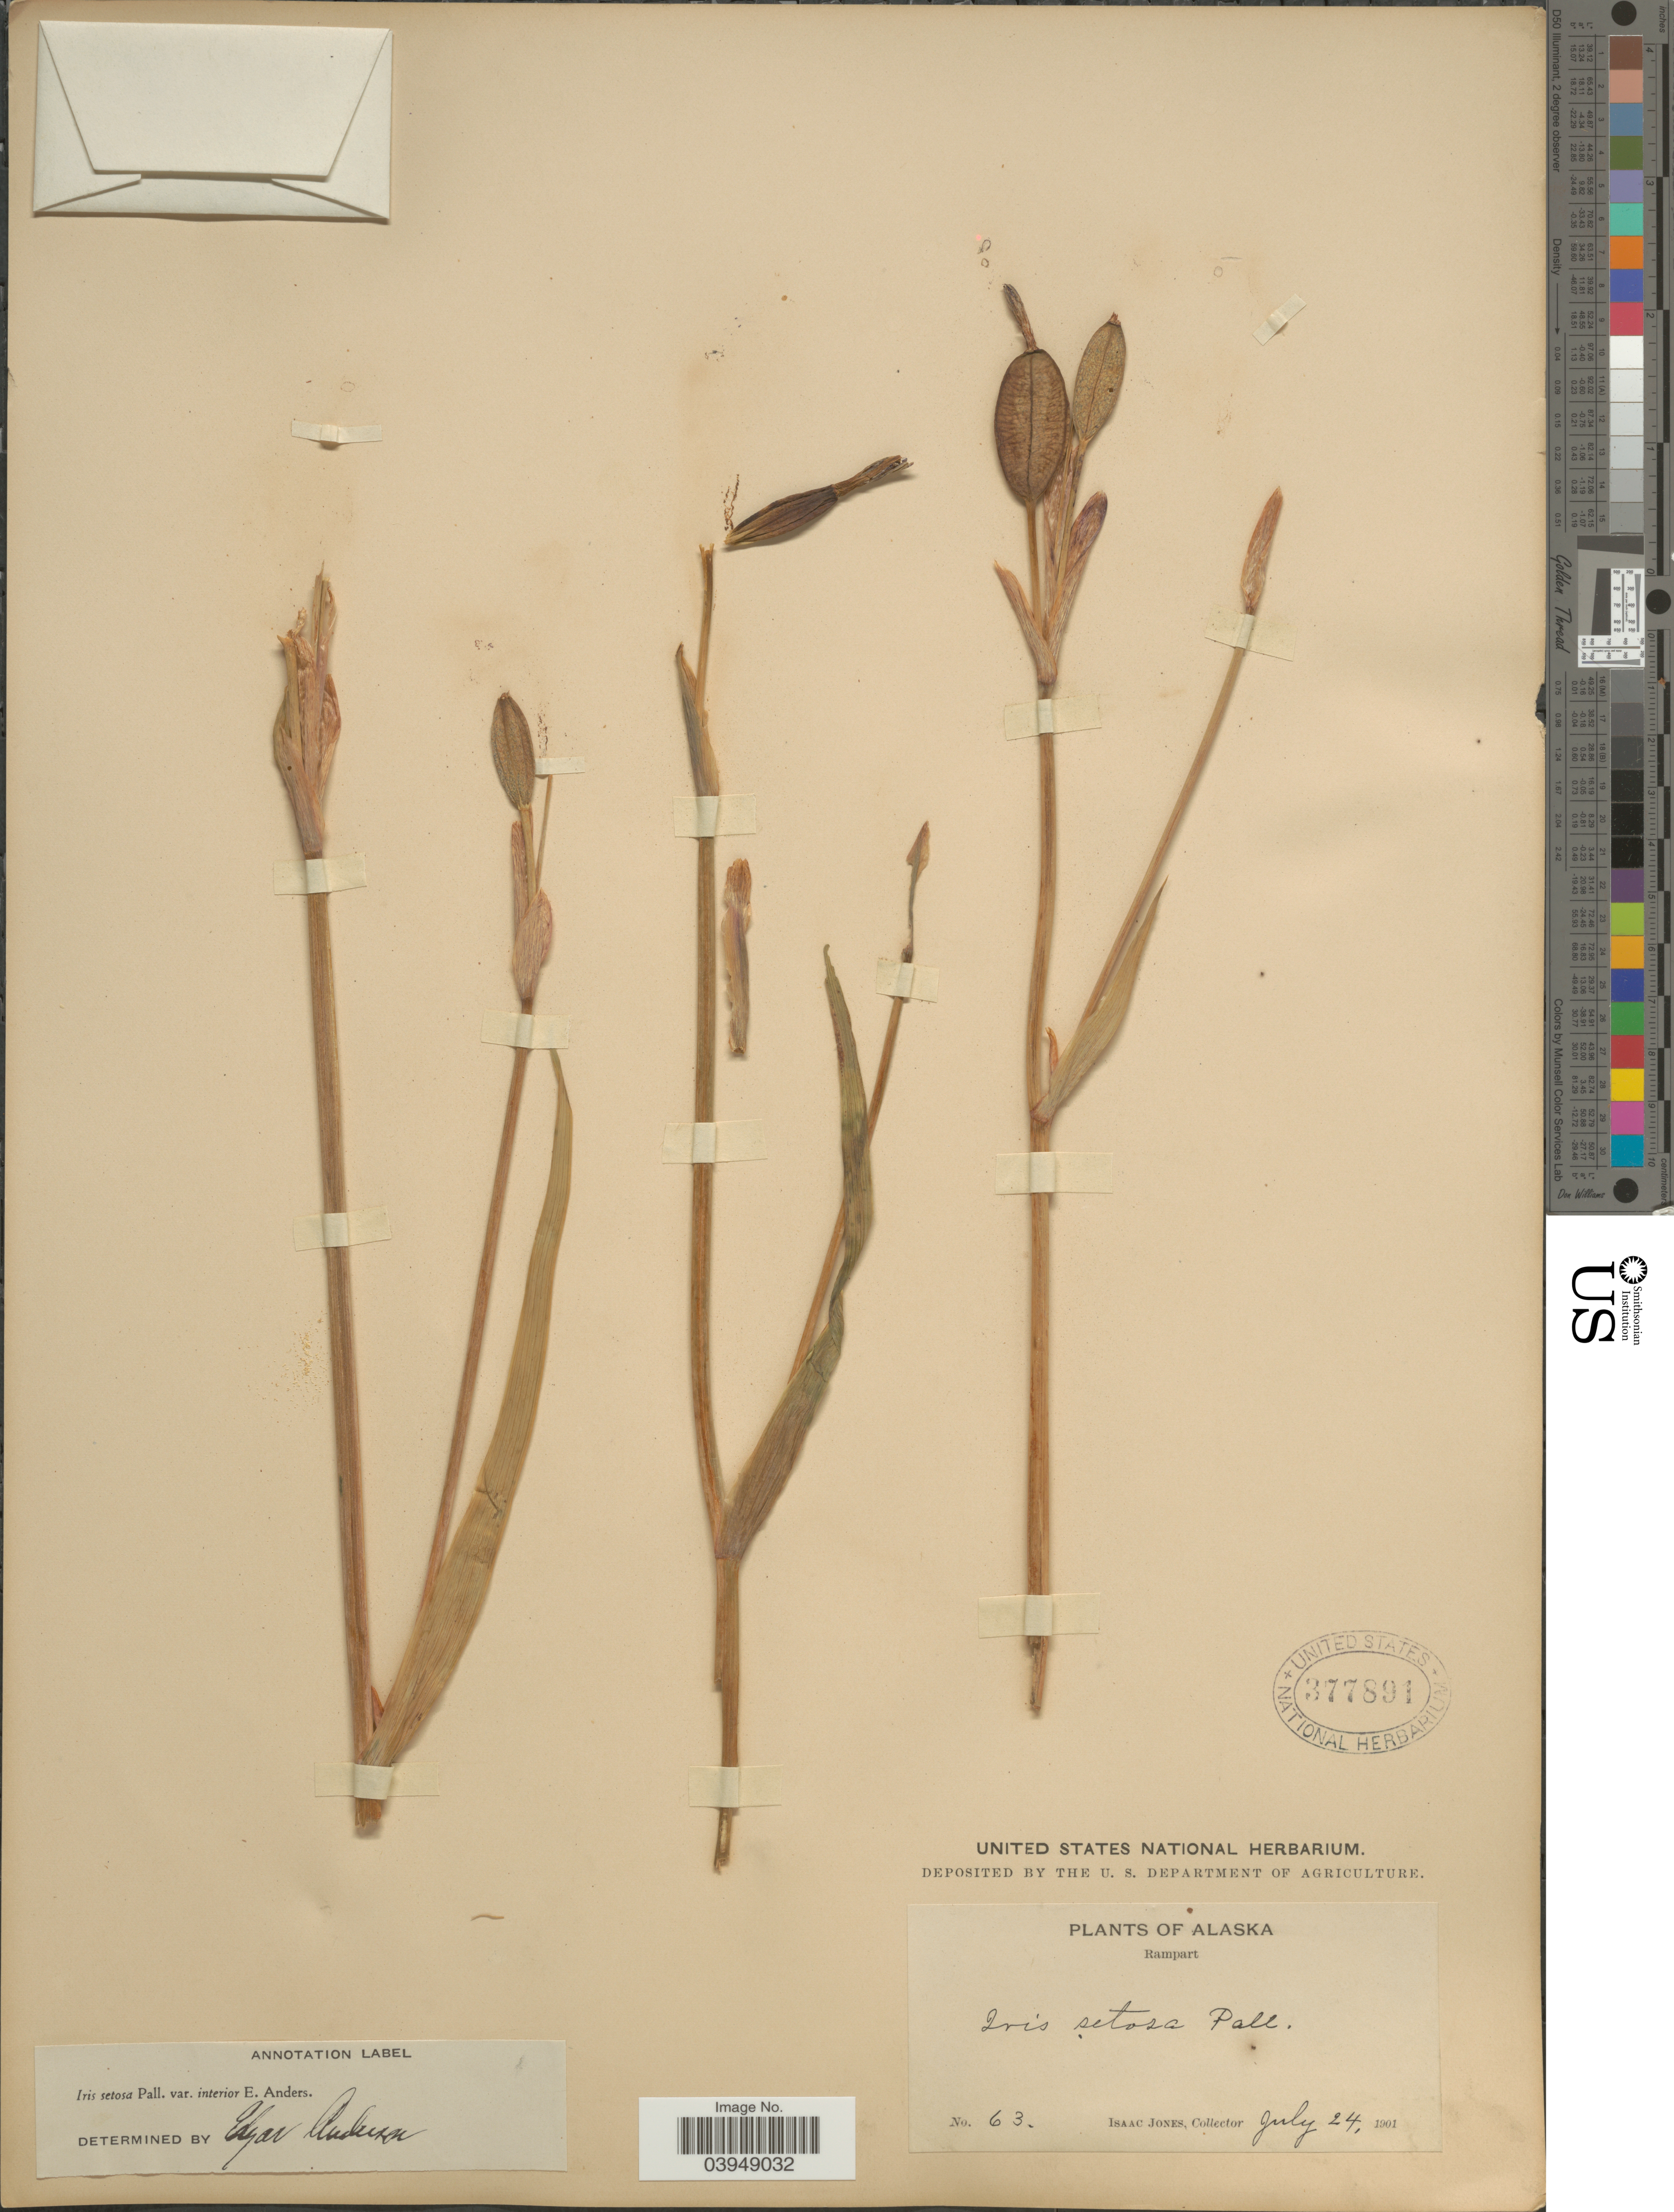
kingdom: Plantae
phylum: Tracheophyta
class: Liliopsida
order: Asparagales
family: Iridaceae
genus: Iris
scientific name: Iris setosa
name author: Pall. ex Link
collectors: I. Jones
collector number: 63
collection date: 1901-07-24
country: United States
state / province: Alaska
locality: Rampart.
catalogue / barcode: US 377891